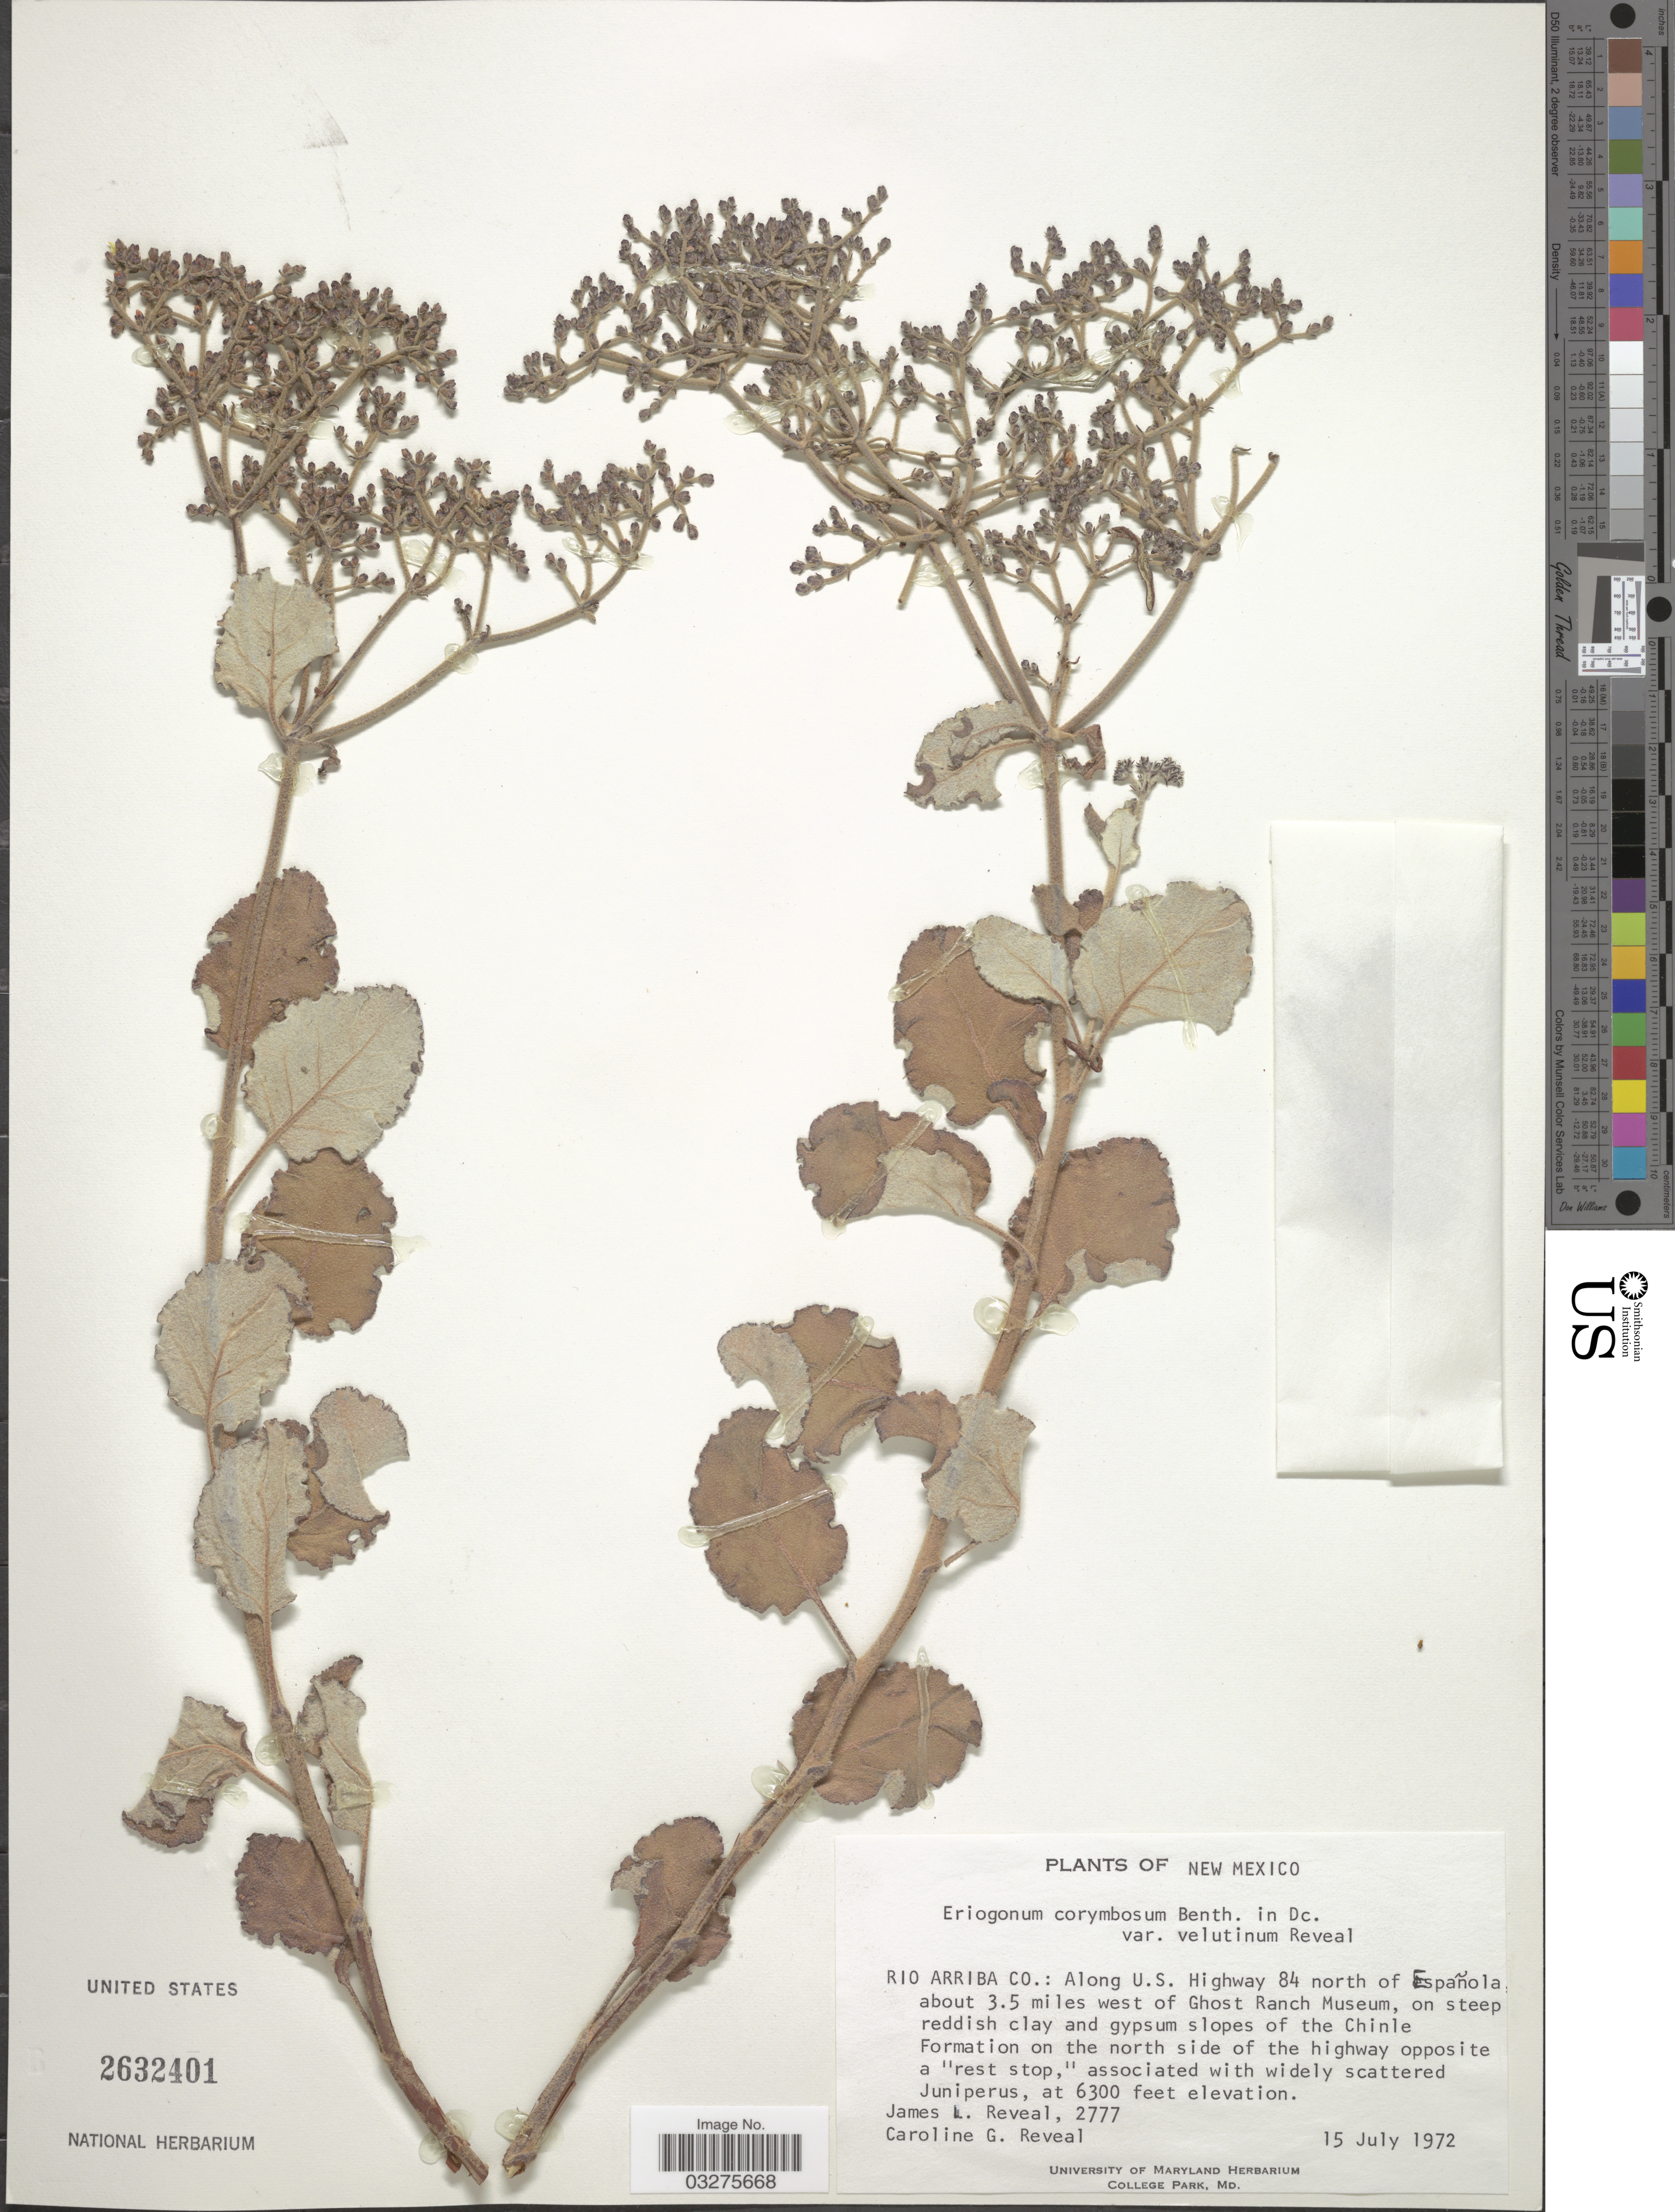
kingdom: Plantae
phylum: Tracheophyta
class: Magnoliopsida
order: Caryophyllales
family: Polygonaceae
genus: Eriogonum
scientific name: Eriogonum corymbosum var. velutinum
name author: Reveal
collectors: J. L. Reveal & C. G. Reveal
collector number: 2777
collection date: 1972-07-15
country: United States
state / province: New Mexico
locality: Rio Arriba Co.: Along U.S. Highway 84 north of Española about 3.5 miles west of Ghost Ranch Museum.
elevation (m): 1920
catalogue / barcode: US 2632401